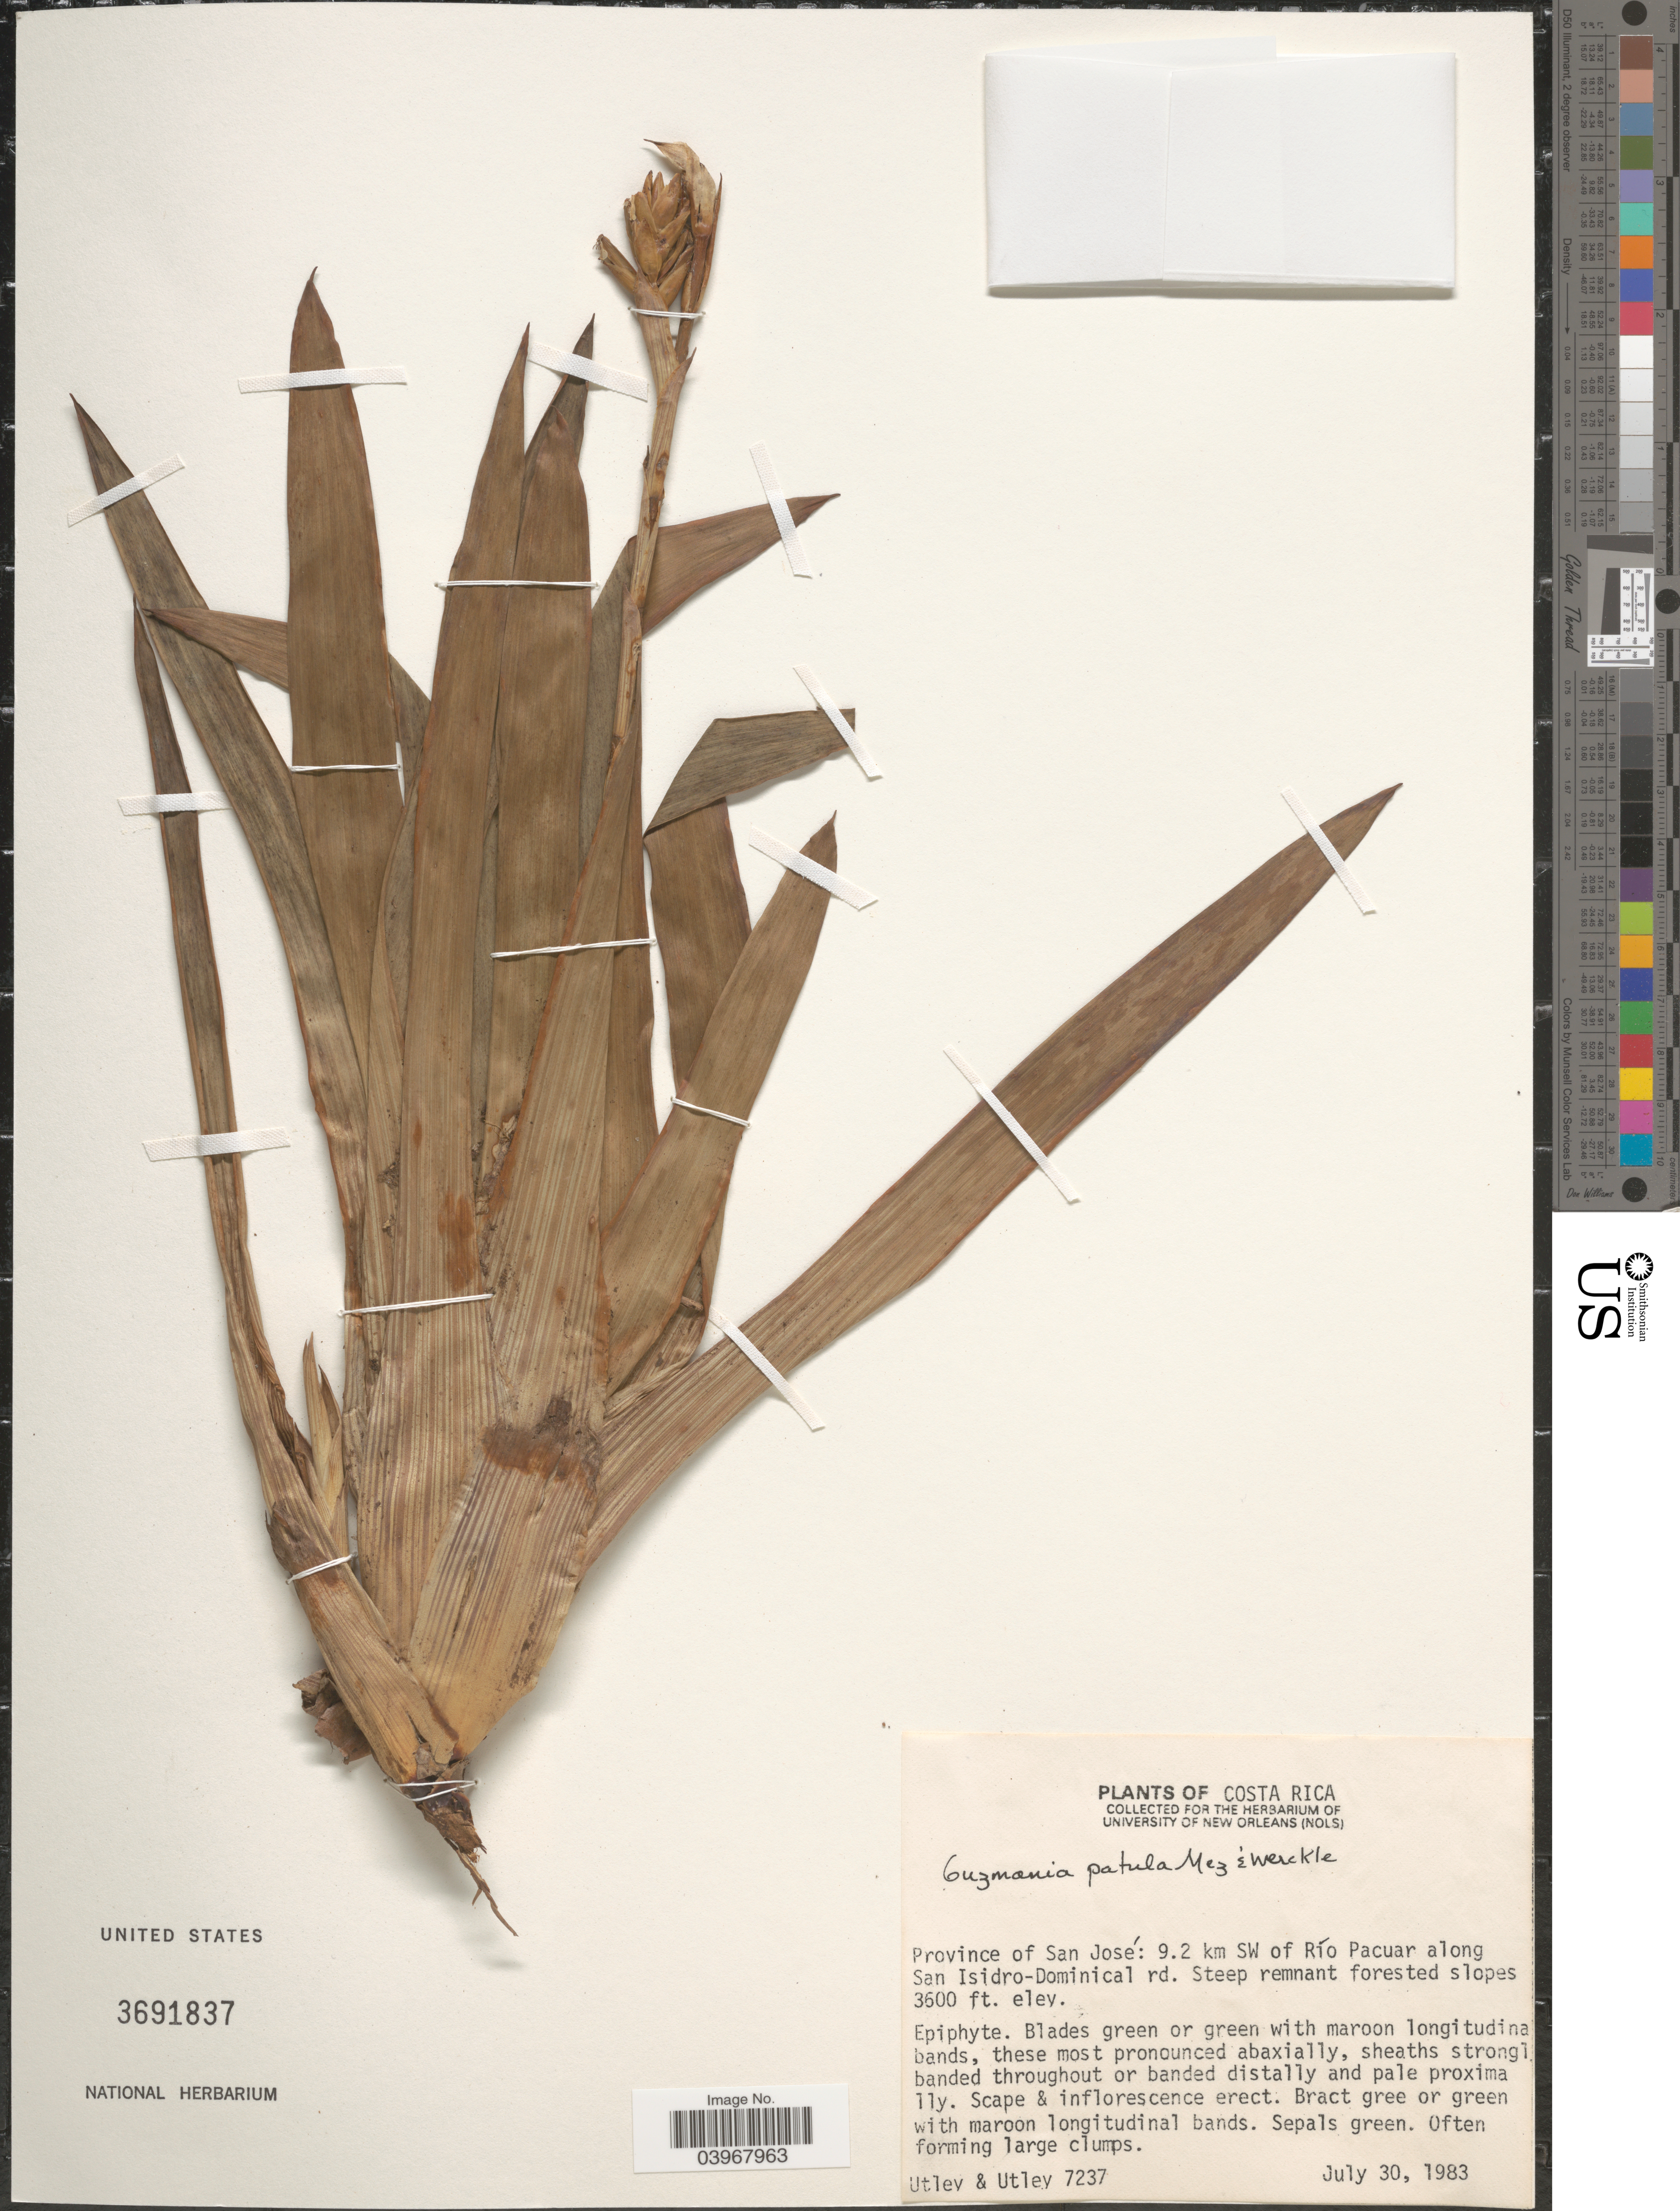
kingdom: Plantae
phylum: Tracheophyta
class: Liliopsida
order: Poales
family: Bromeliaceae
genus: Guzmania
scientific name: Guzmania patula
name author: Mez & Wercklé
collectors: Utley & Utley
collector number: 7237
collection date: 1983-07-30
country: Costa Rica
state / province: San José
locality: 9.2 km SW of Río Pacuar along San Isidro-Dominical rd.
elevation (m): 1097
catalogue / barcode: US 3691837